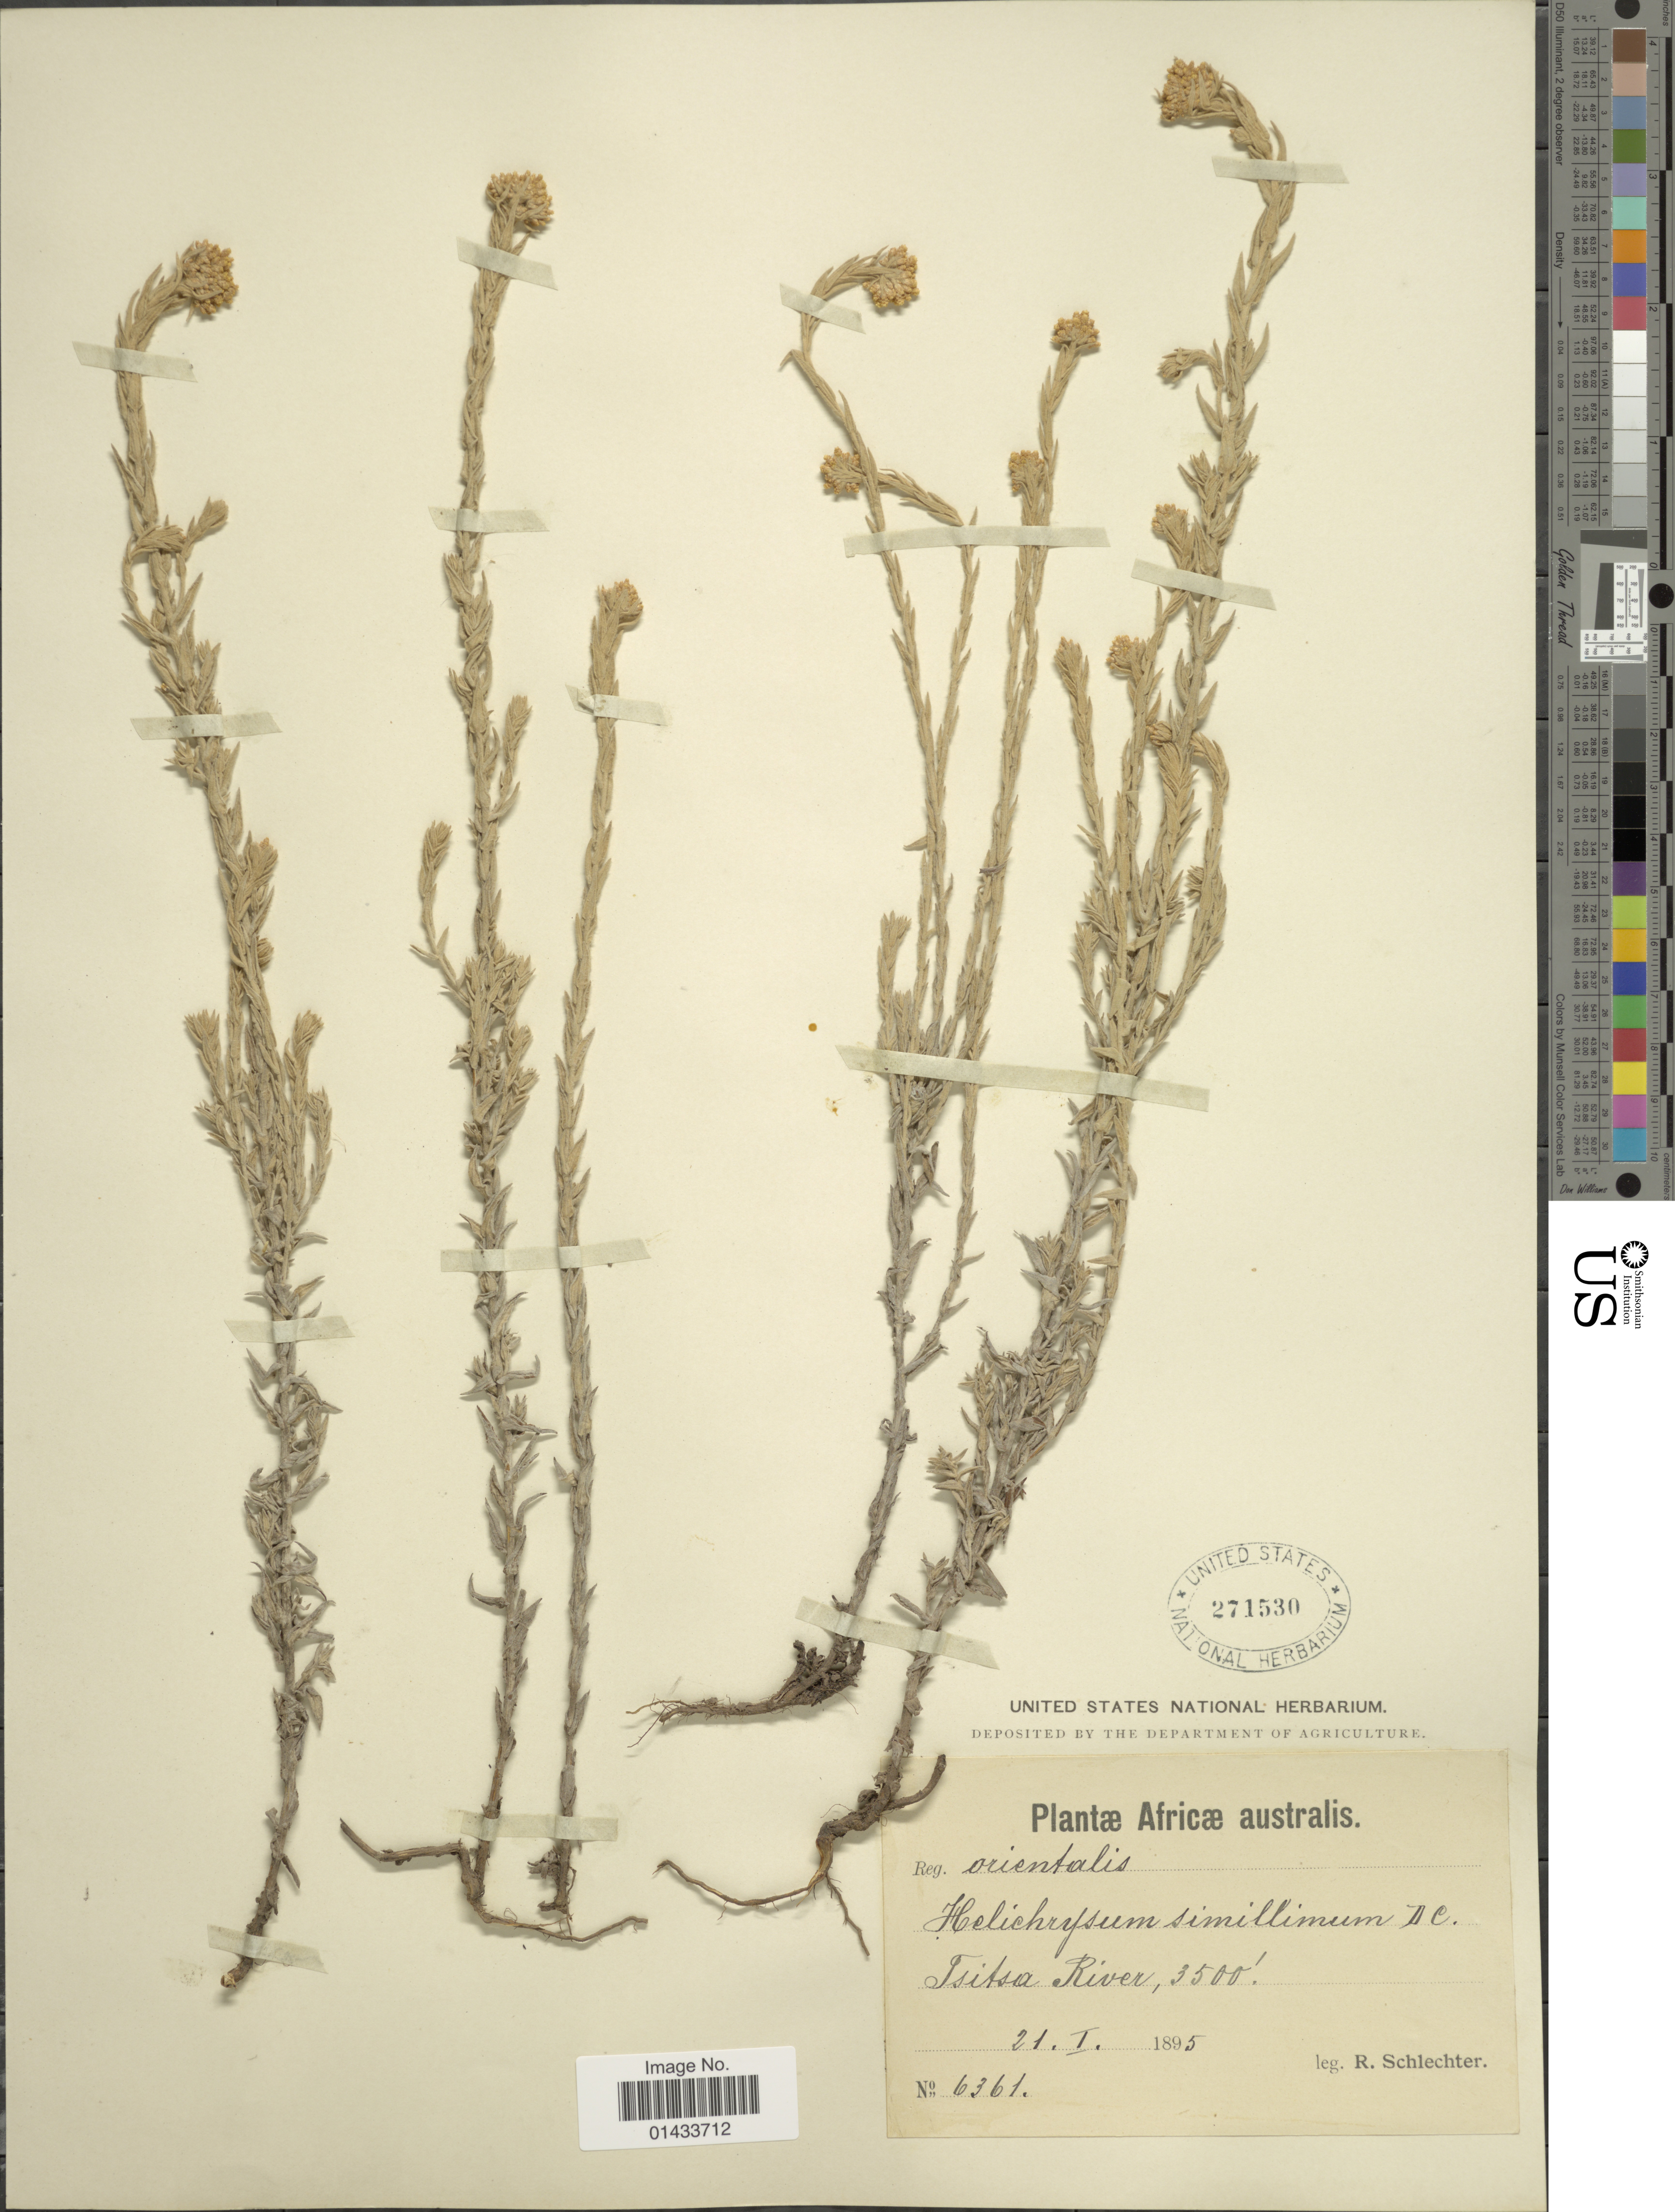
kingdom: Plantae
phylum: Tracheophyta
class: Magnoliopsida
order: Asterales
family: Asteraceae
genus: Helichrysum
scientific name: Helichrysum simillimum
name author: DC.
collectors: F. R. R. Schlechter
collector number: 6361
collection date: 1895-01-21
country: South Africa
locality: Tsitsa River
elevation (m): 1067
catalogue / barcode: US 271530